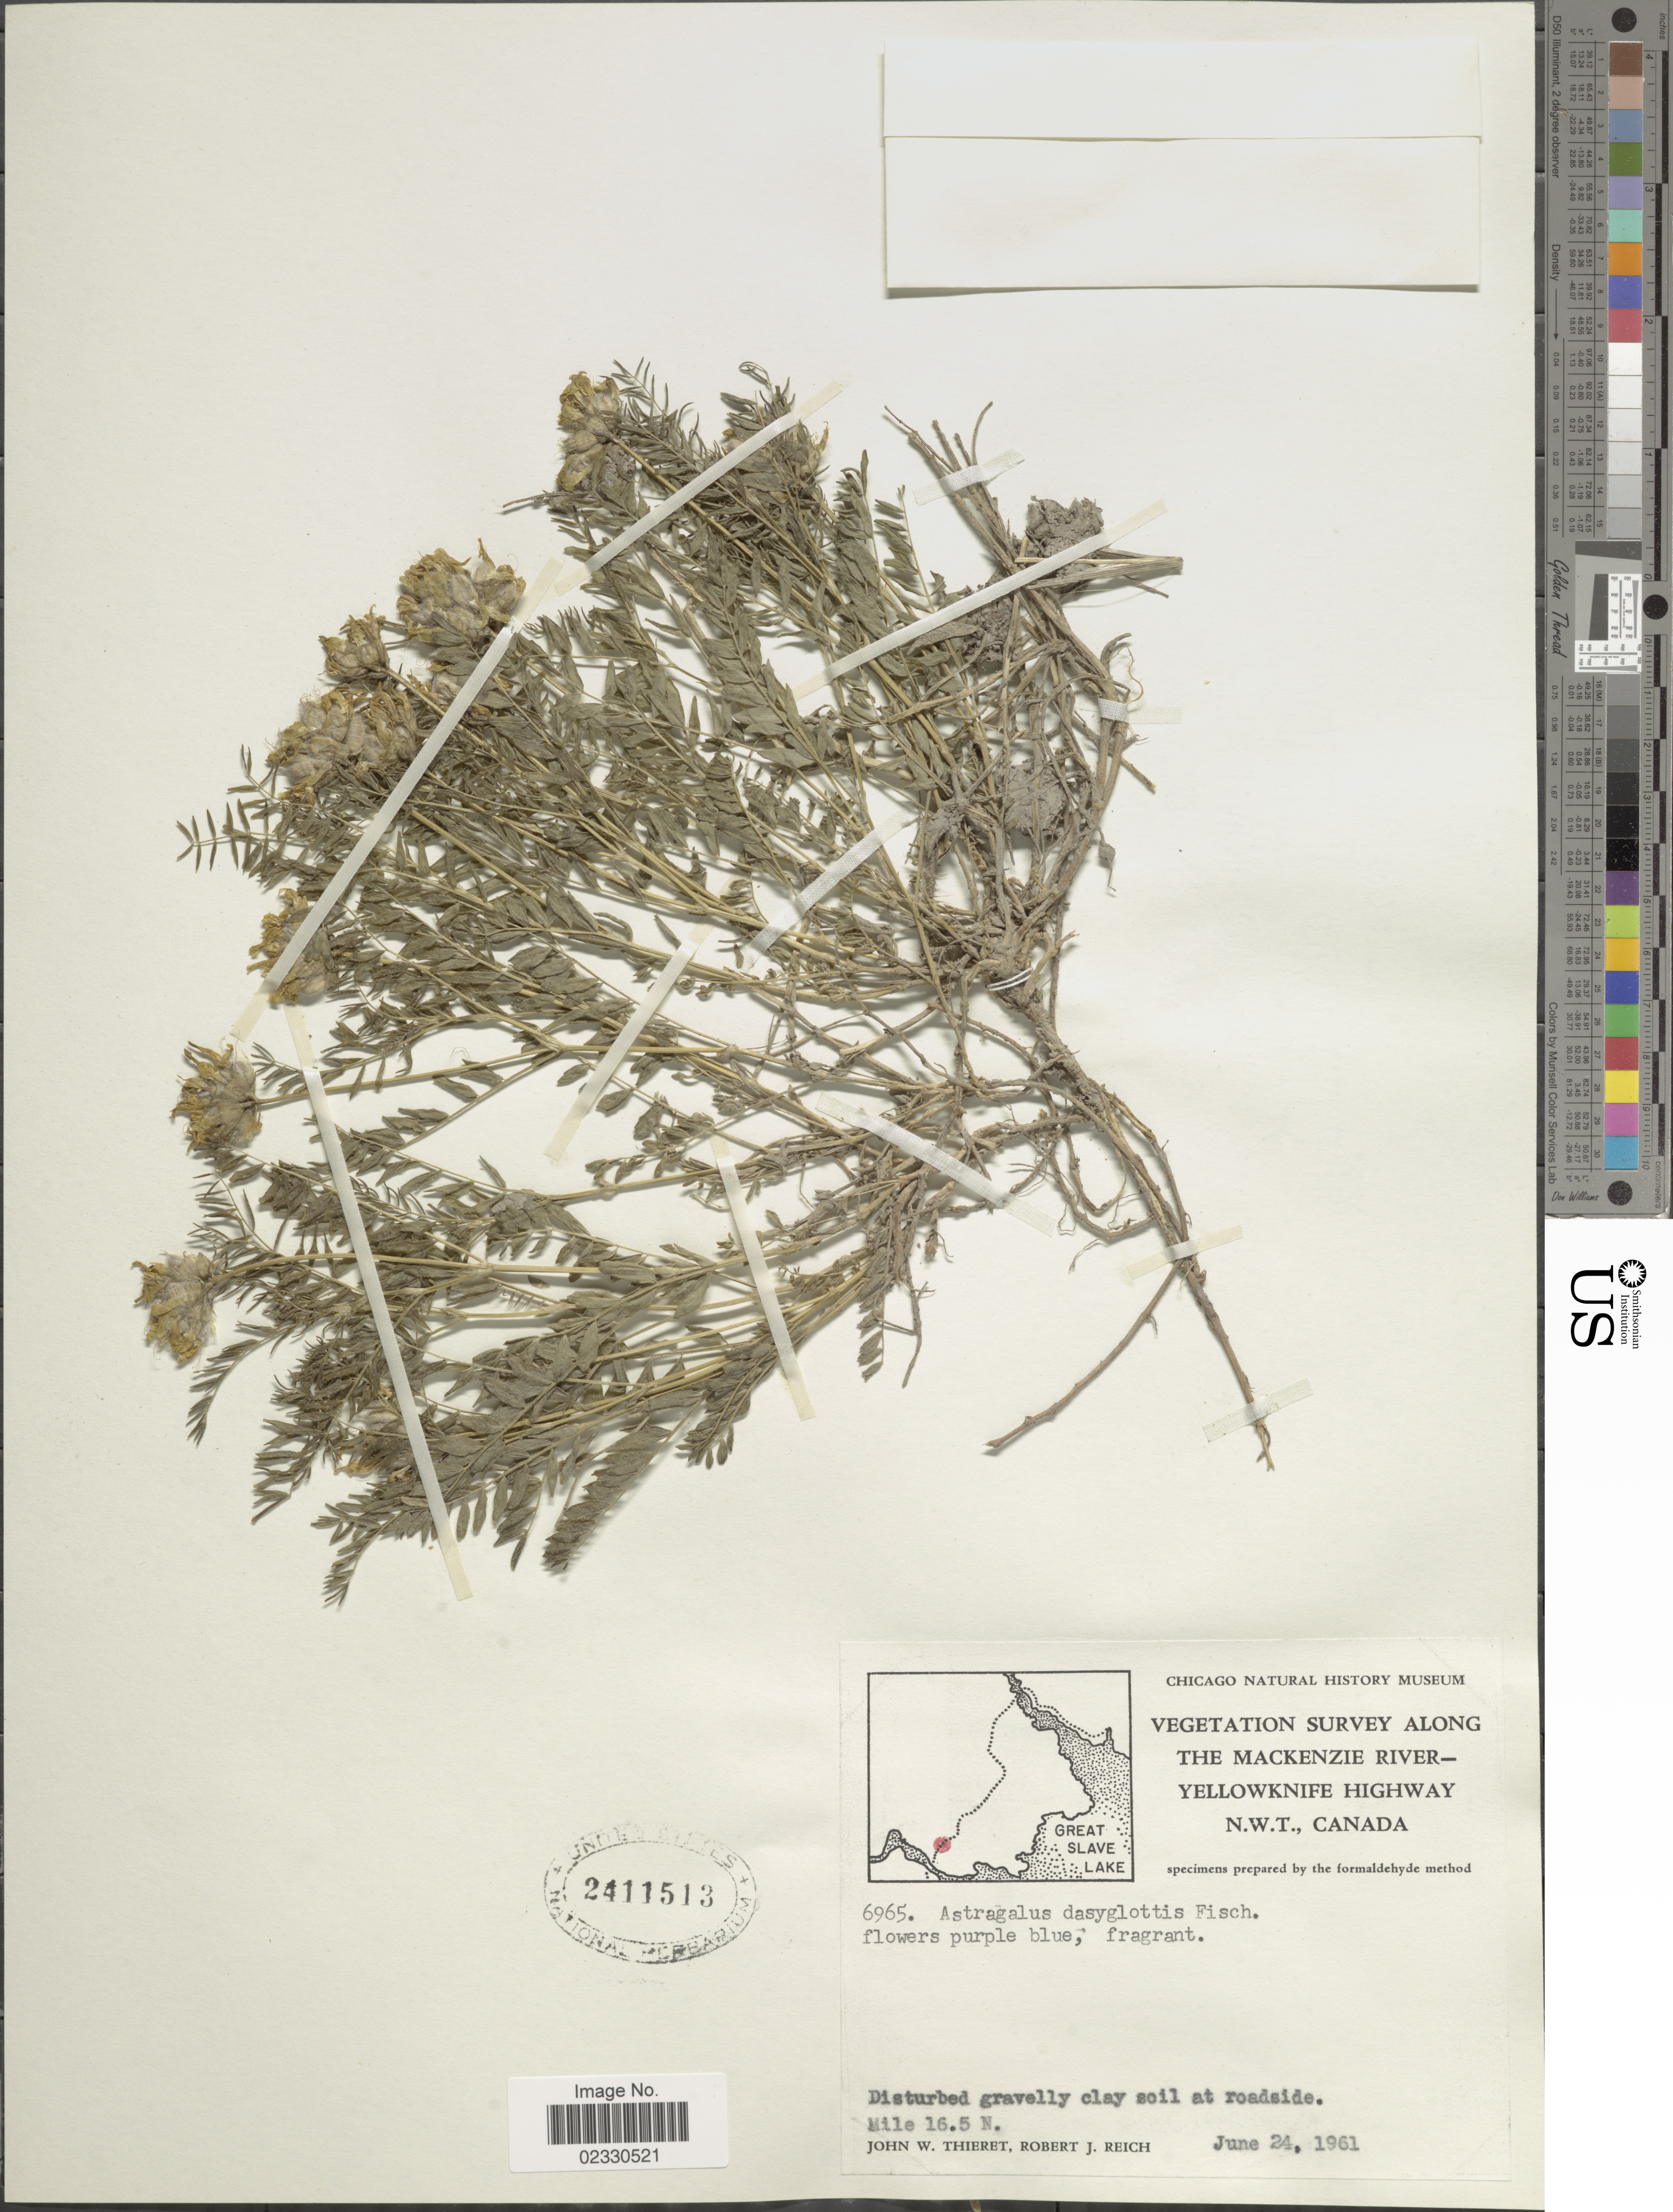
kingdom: Plantae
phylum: Tracheophyta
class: Magnoliopsida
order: Fabales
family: Fabaceae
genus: Astragalus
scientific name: Astragalus dasyglottis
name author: DC.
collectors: J. W. Thieret & R. Reich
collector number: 6965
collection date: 1961-06-24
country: Canada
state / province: Northwest Territories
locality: The Mackenzie Riverk Yellowknife Highway, N.W.T. Canada, Mile 16.5 N.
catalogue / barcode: US 2411513